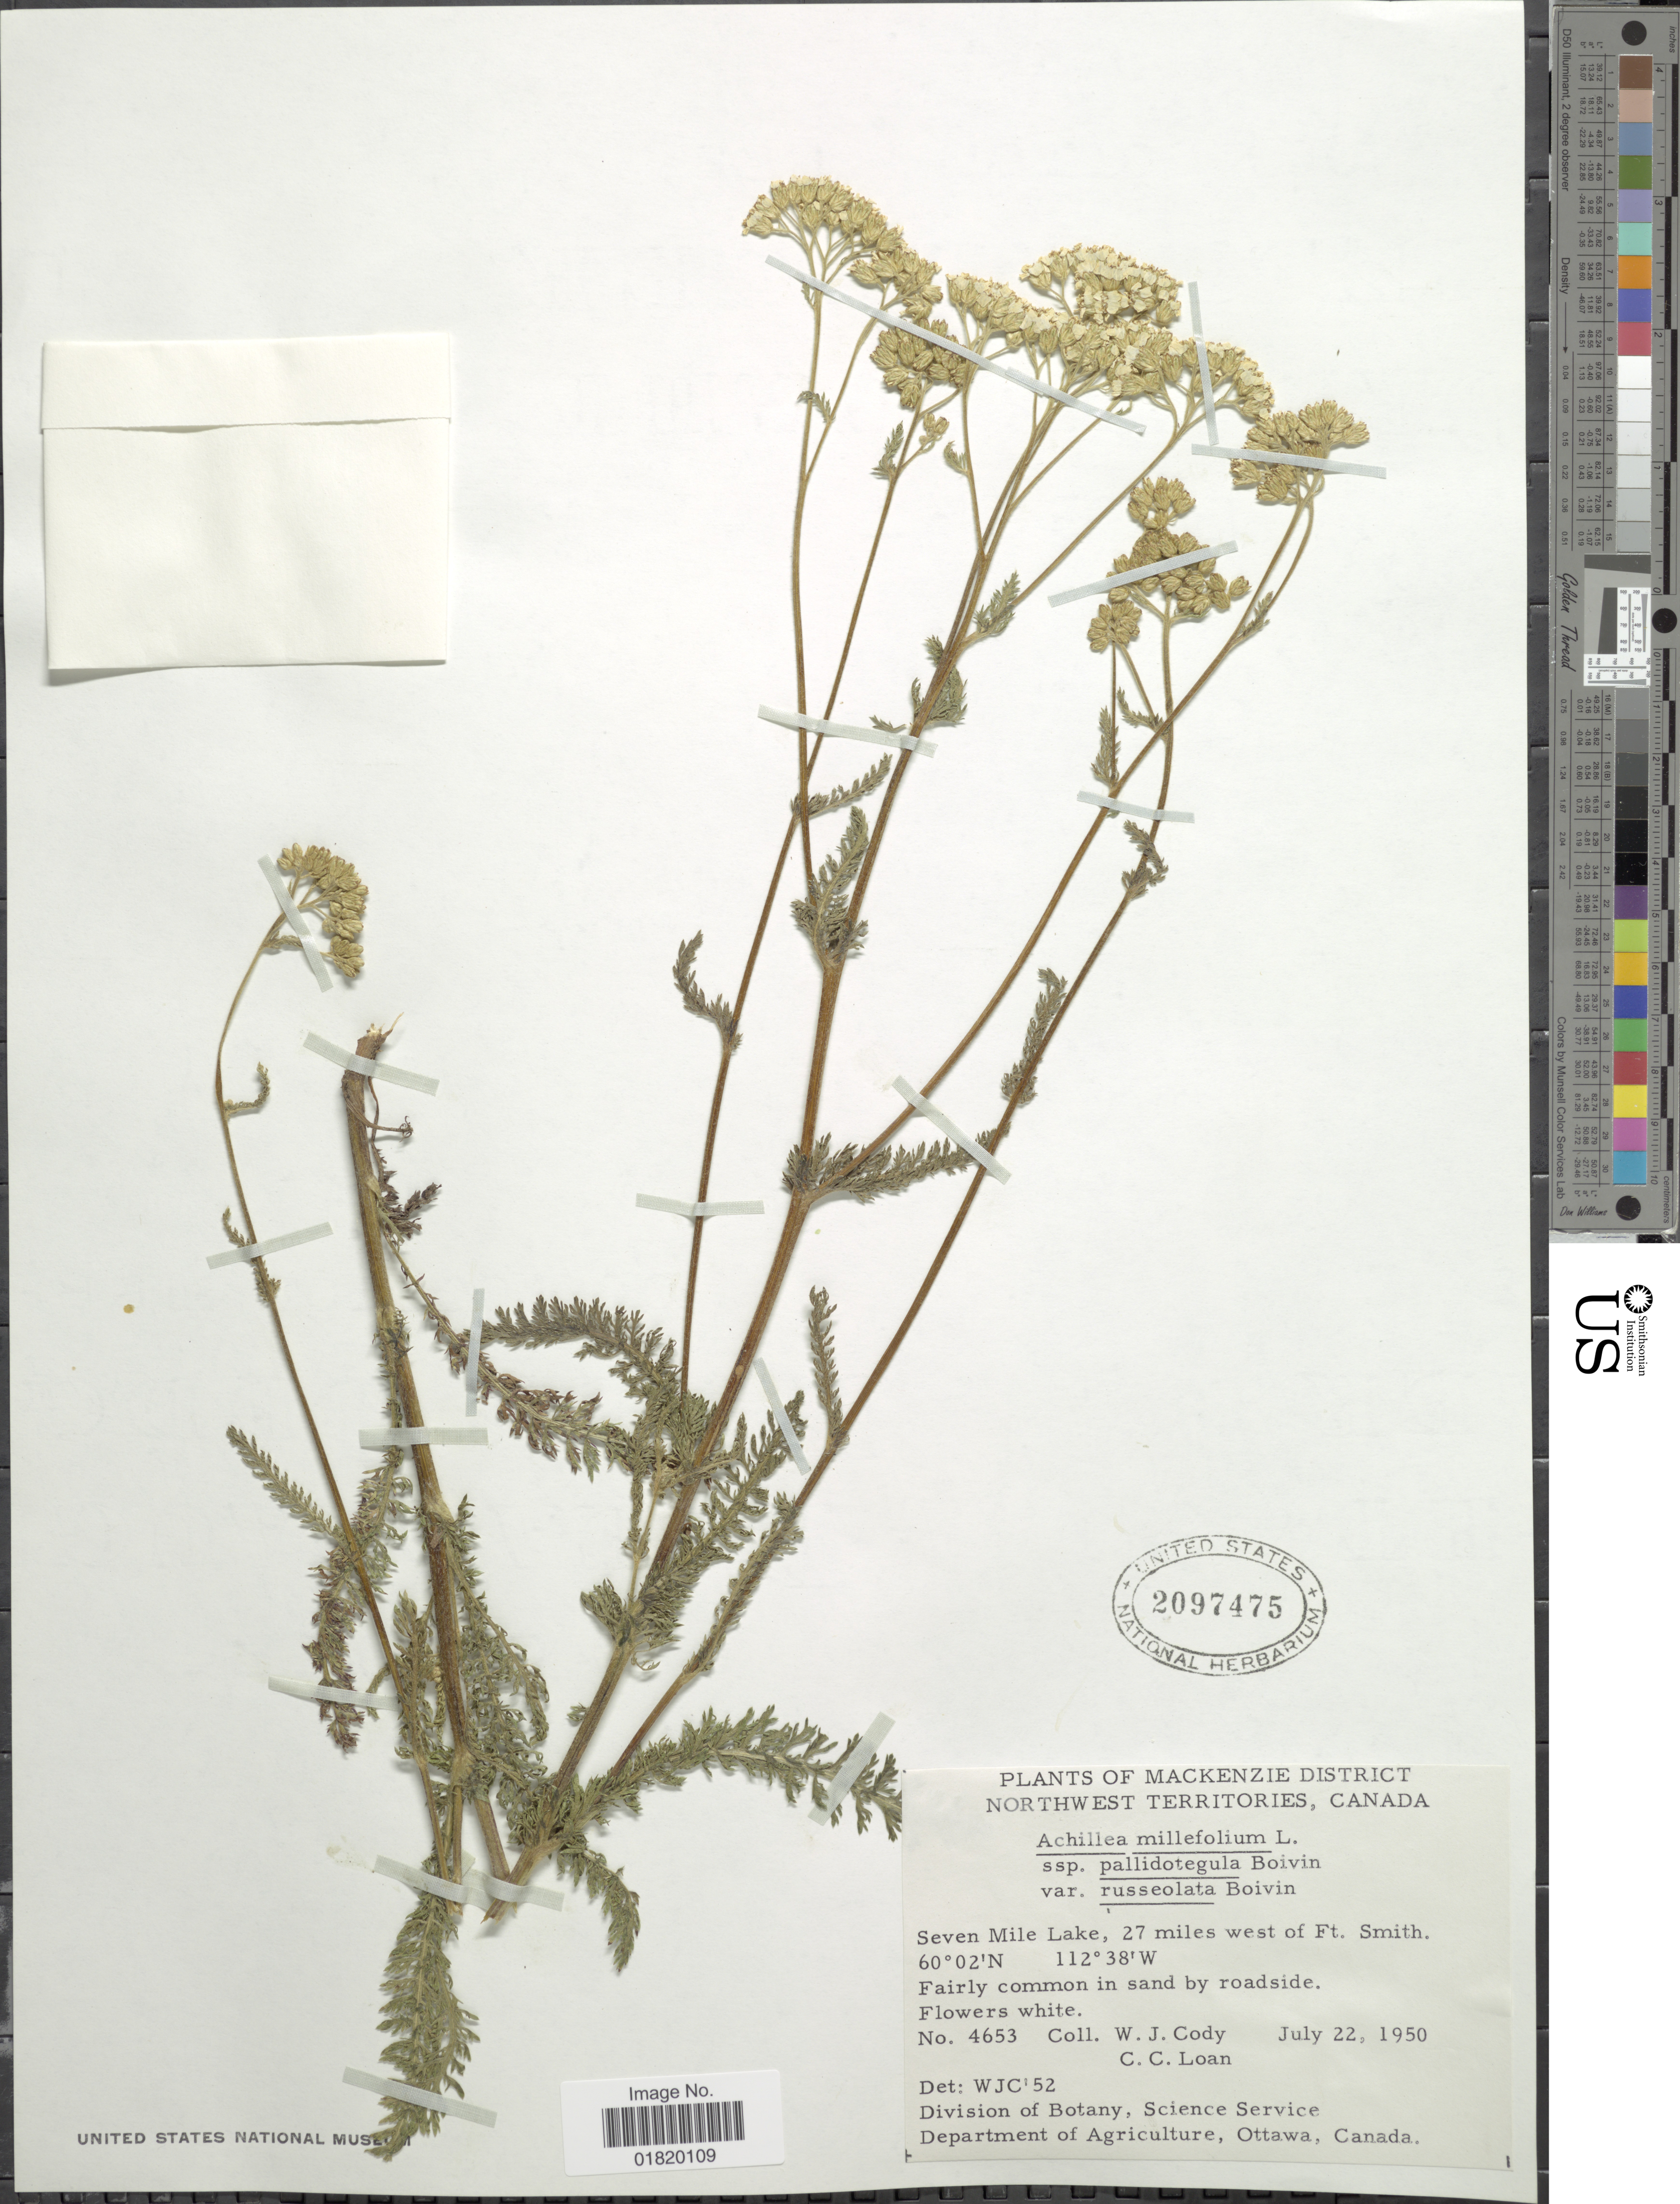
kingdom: Plantae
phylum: Tracheophyta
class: Magnoliopsida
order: Asterales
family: Asteraceae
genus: Achillea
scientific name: Achillea millefolium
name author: L.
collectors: W. Cody & C. Loan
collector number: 4653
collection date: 1950-07-22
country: Canada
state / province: Northwest Territories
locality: Mackenzie District. Seven Mile Lake, 27 miles west of Ft. Smith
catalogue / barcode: US 2097475